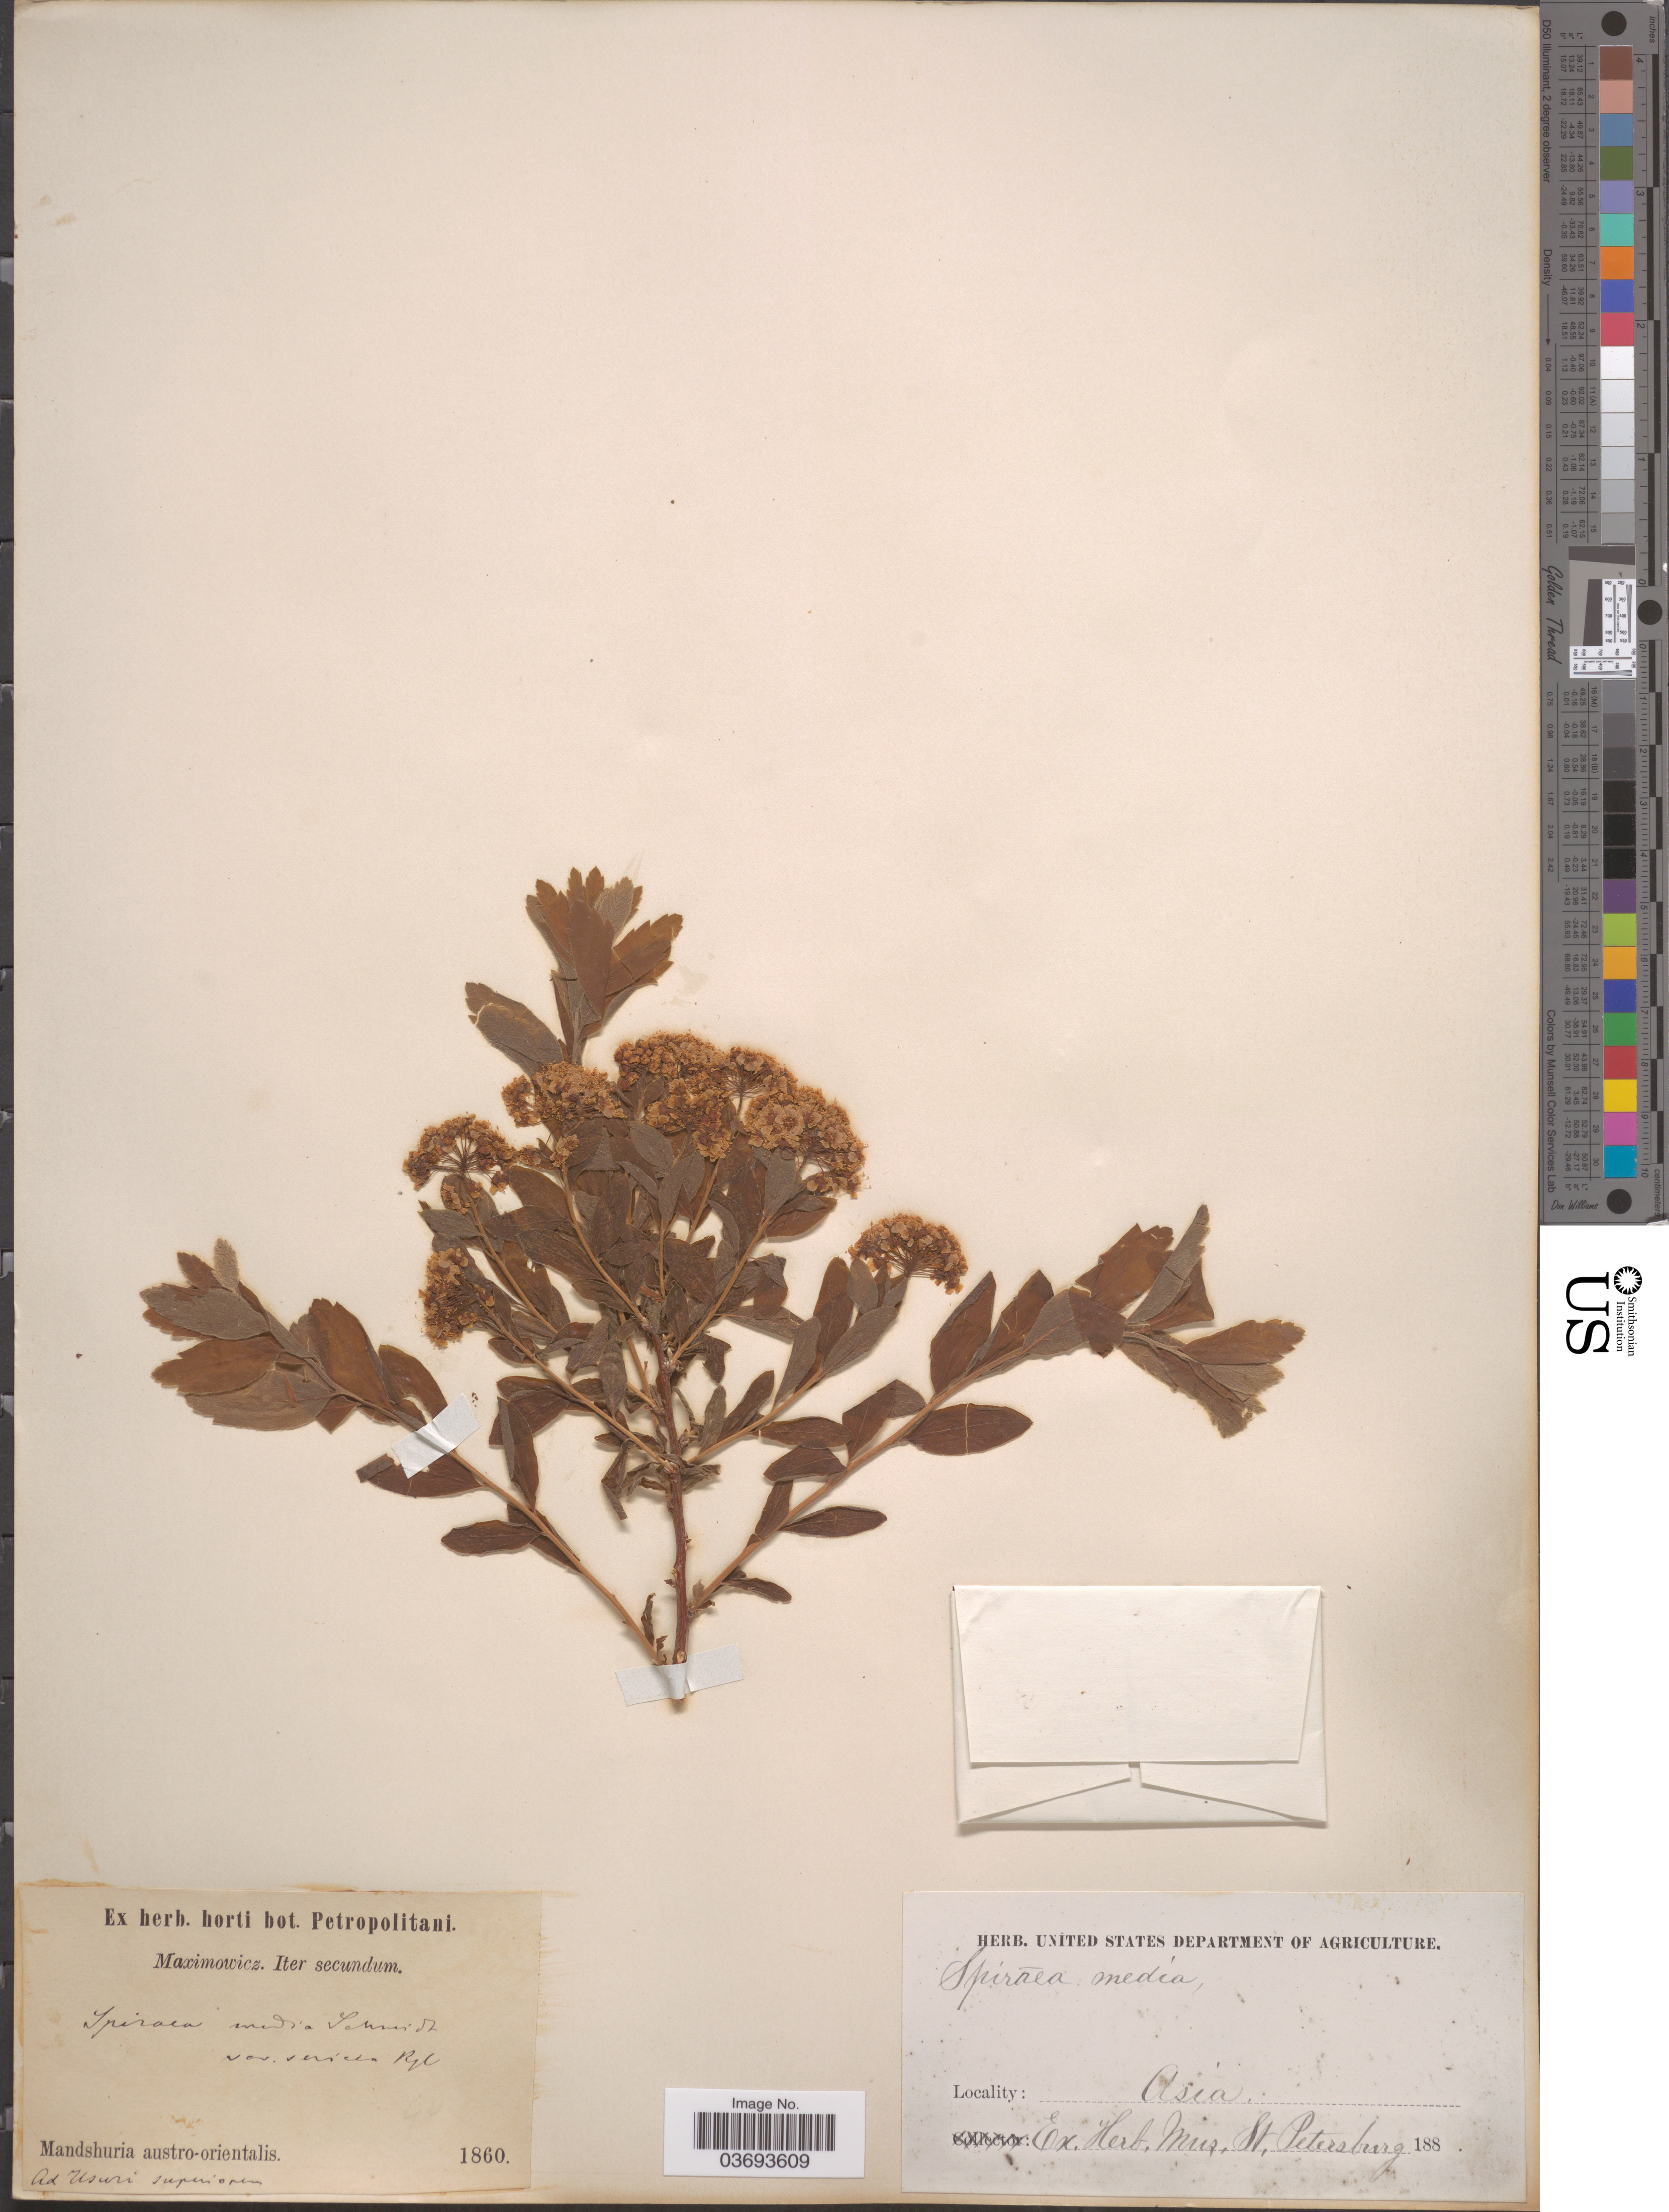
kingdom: Plantae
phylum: Tracheophyta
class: Magnoliopsida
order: Rosales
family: Rosaceae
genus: Spiraea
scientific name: Spiraea media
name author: Schmidt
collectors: Maximowicz, --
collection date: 1860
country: China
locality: Mandshuria austro-orientalis. Asia.